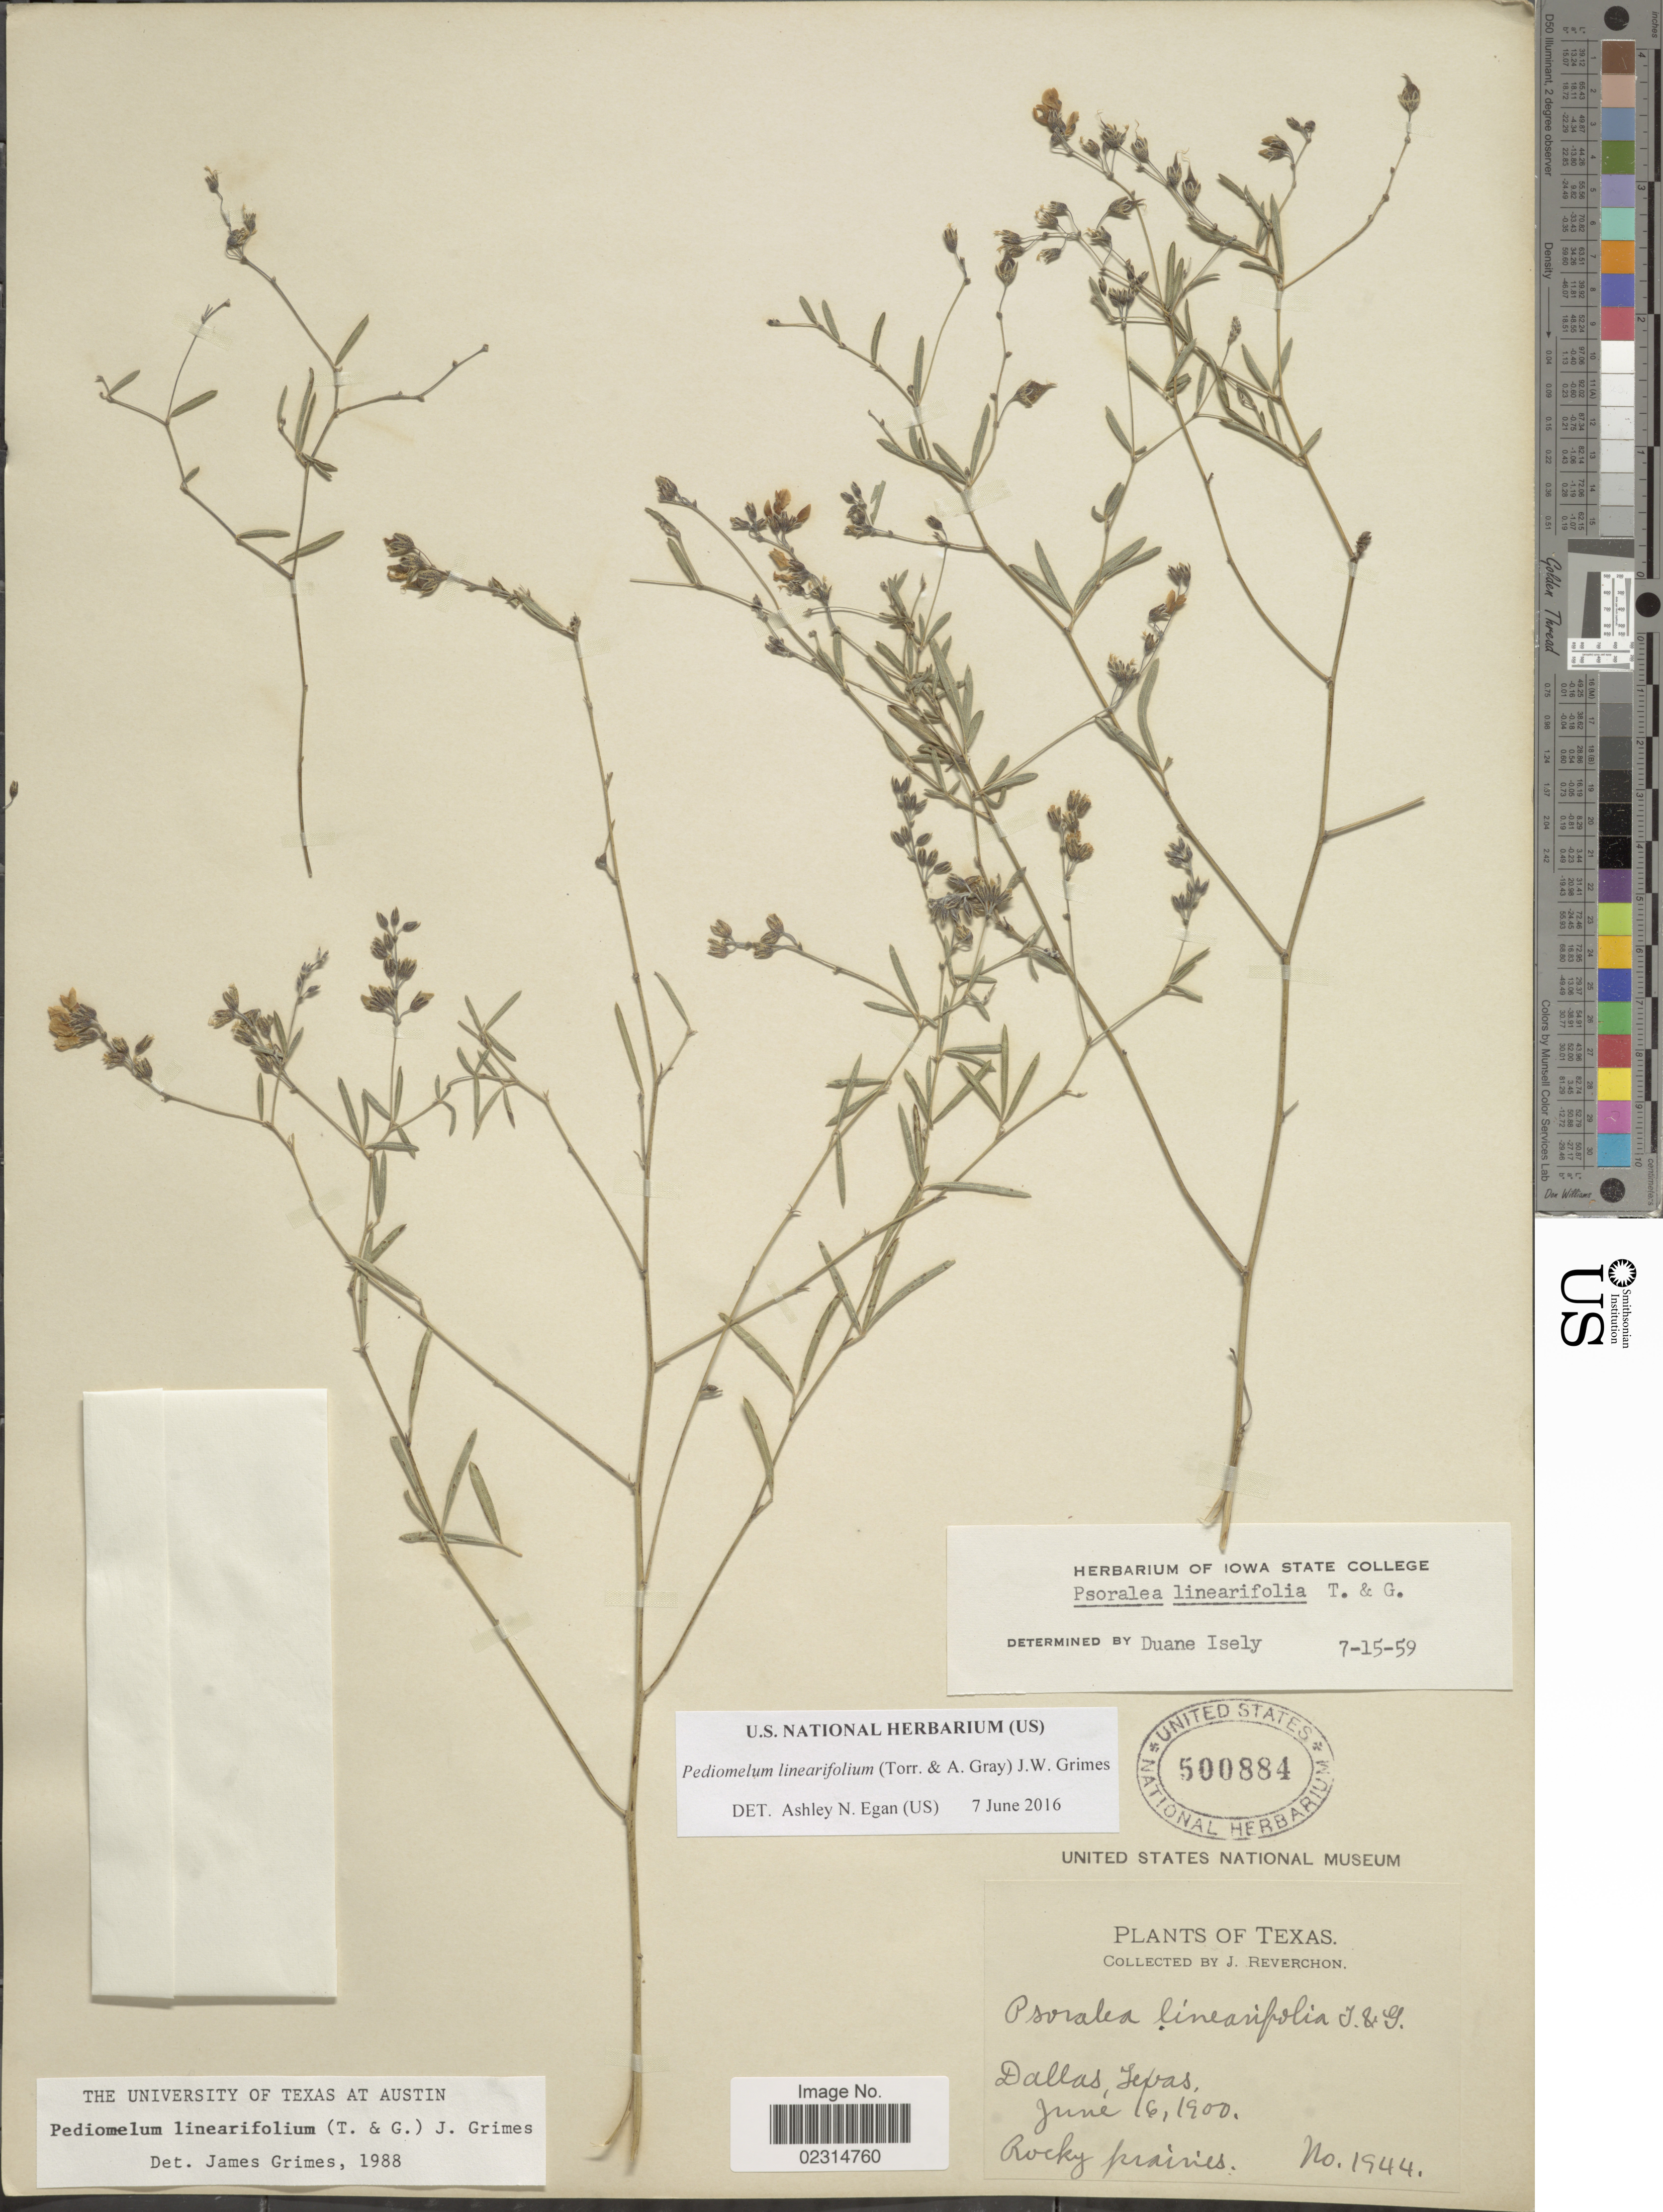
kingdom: Plantae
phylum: Tracheophyta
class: Magnoliopsida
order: Fabales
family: Fabaceae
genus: Pediomelum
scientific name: Pediomelum linearifolium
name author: (Torr. & A. Gray) J.W. Grimes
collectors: J. Reverchon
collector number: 1944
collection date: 1900-06-16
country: United States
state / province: Texas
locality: Dallas, Rocky prairies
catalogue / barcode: US 500884